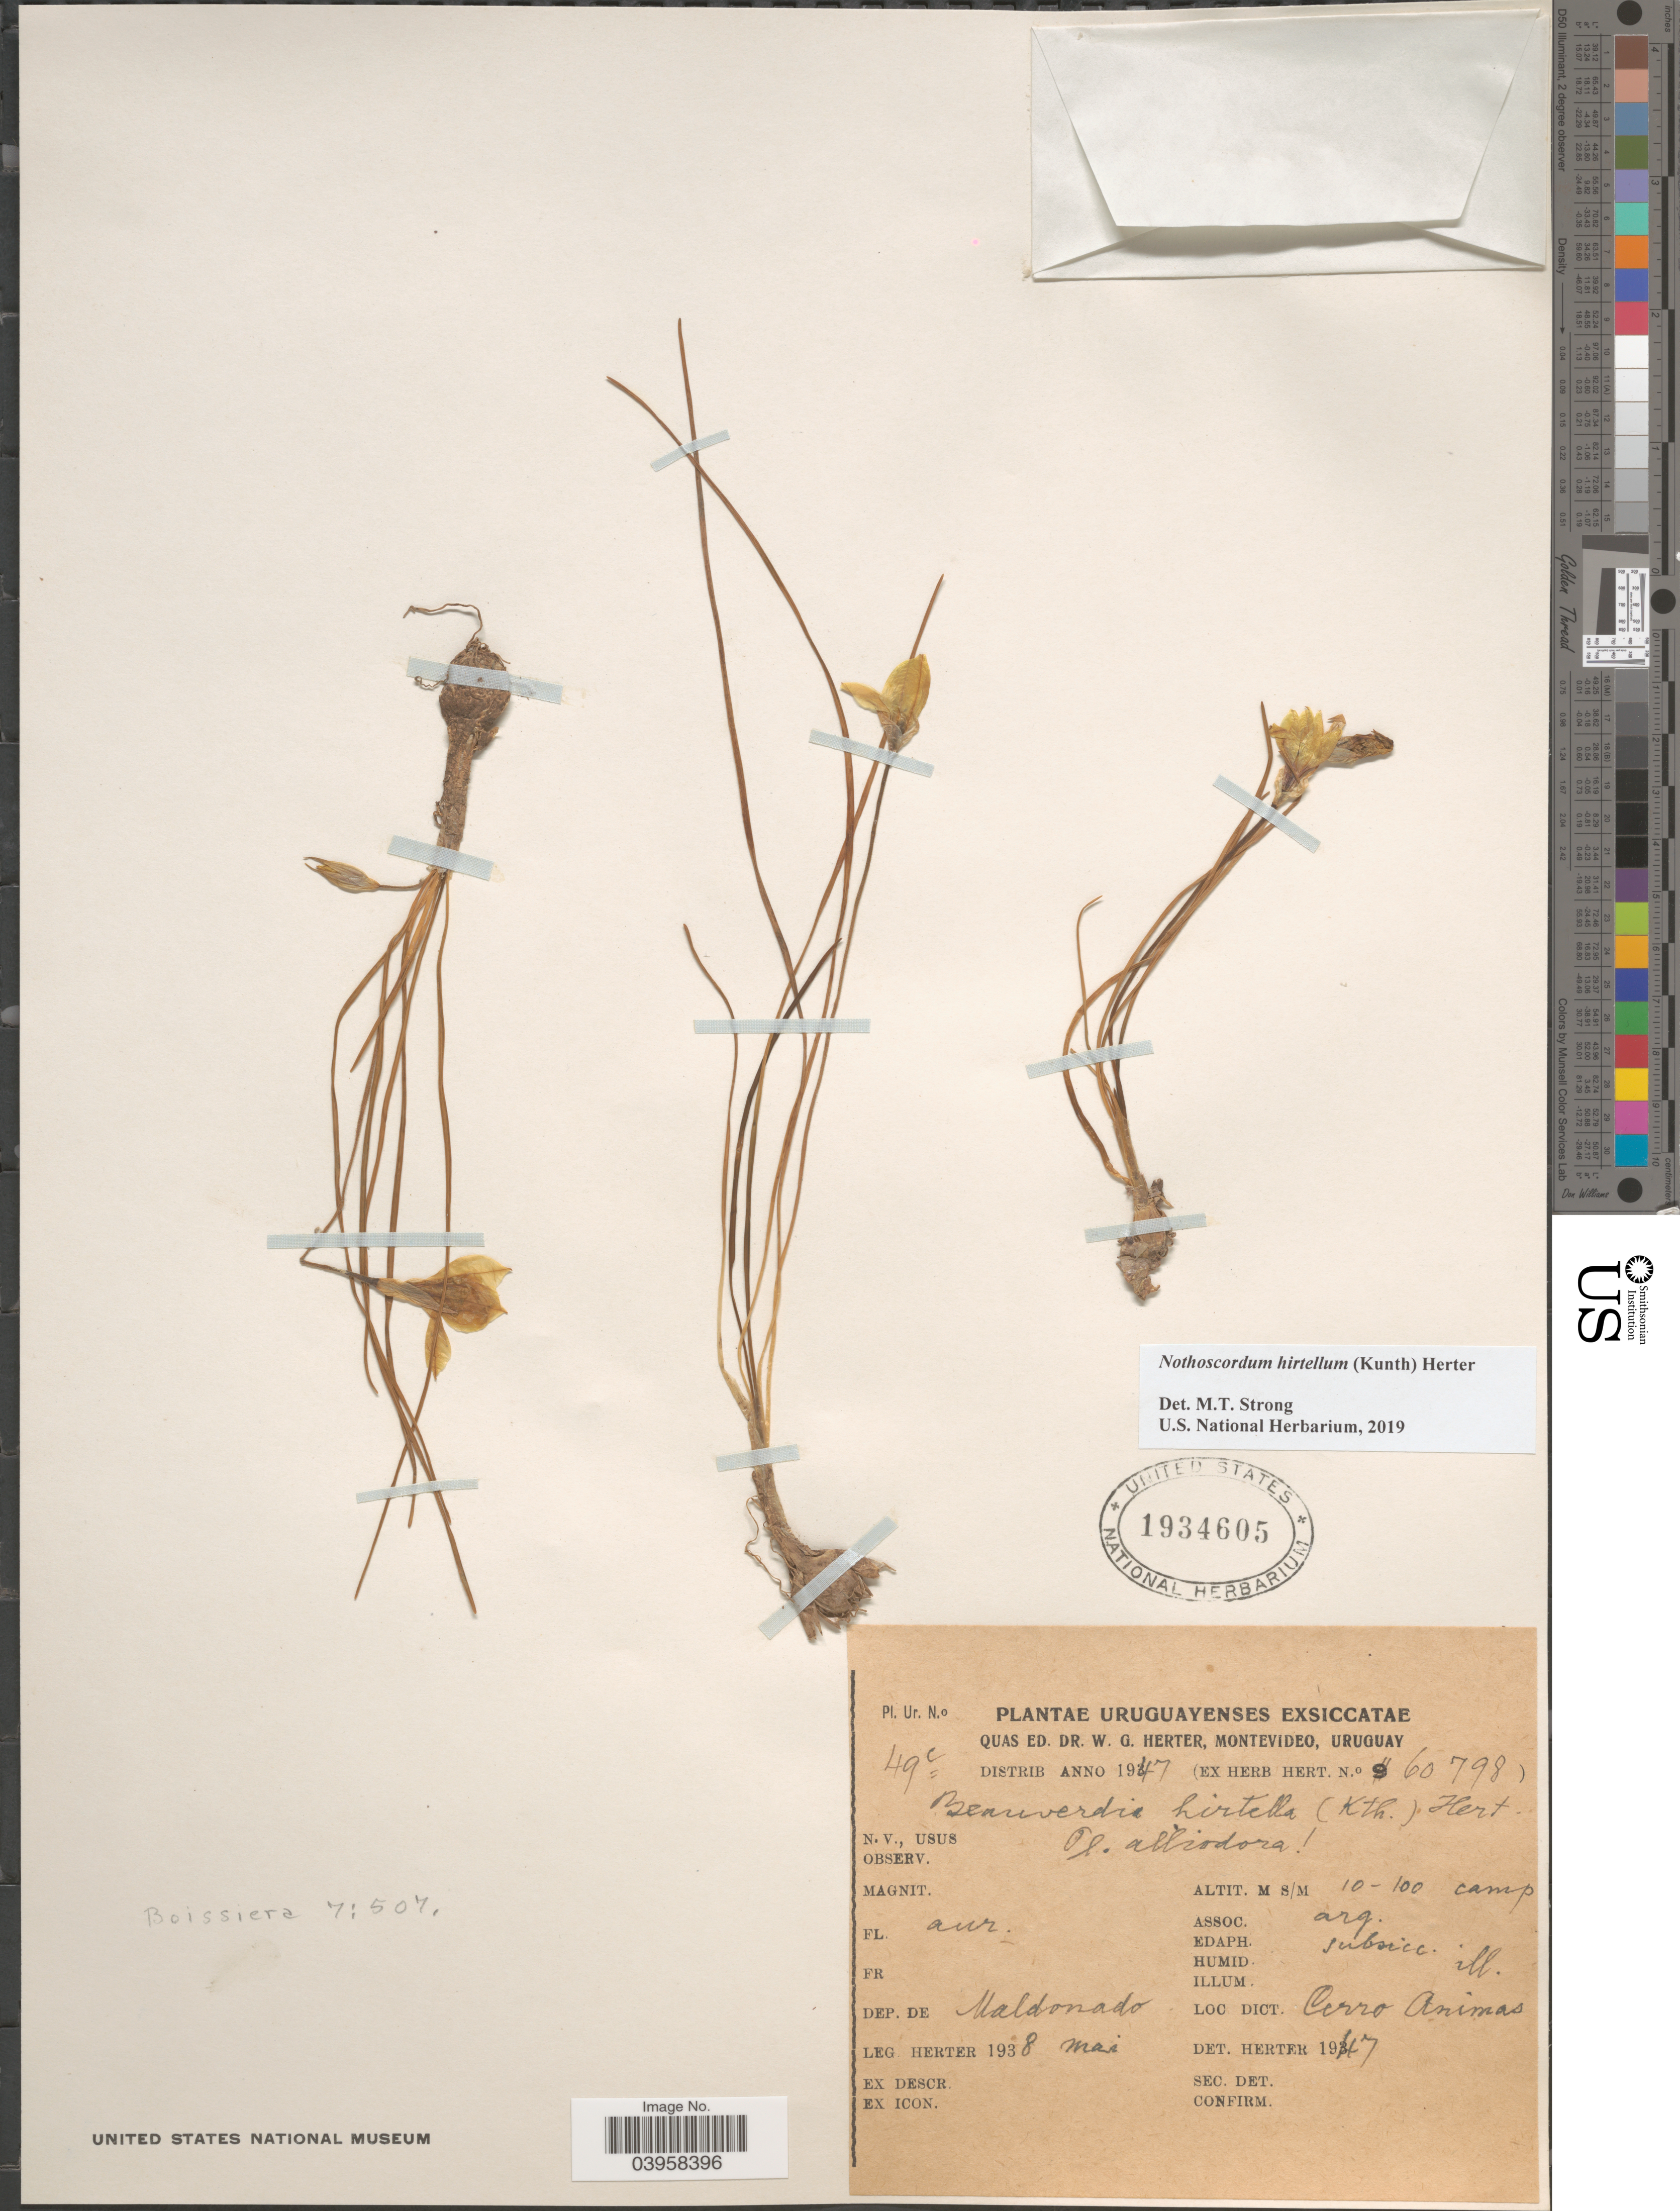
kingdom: Plantae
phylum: Tracheophyta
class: Liliopsida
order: Asparagales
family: Amaryllidaceae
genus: Nothoscordum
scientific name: Nothoscordum hirtellum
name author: (Kunth) Herter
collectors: W. G. Herter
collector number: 49c(60798)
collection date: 1938-05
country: Uruguay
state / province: Maldonado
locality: Dep. de Maldonado. Loc. Dict. Cerro Animas.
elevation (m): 10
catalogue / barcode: US 1934605